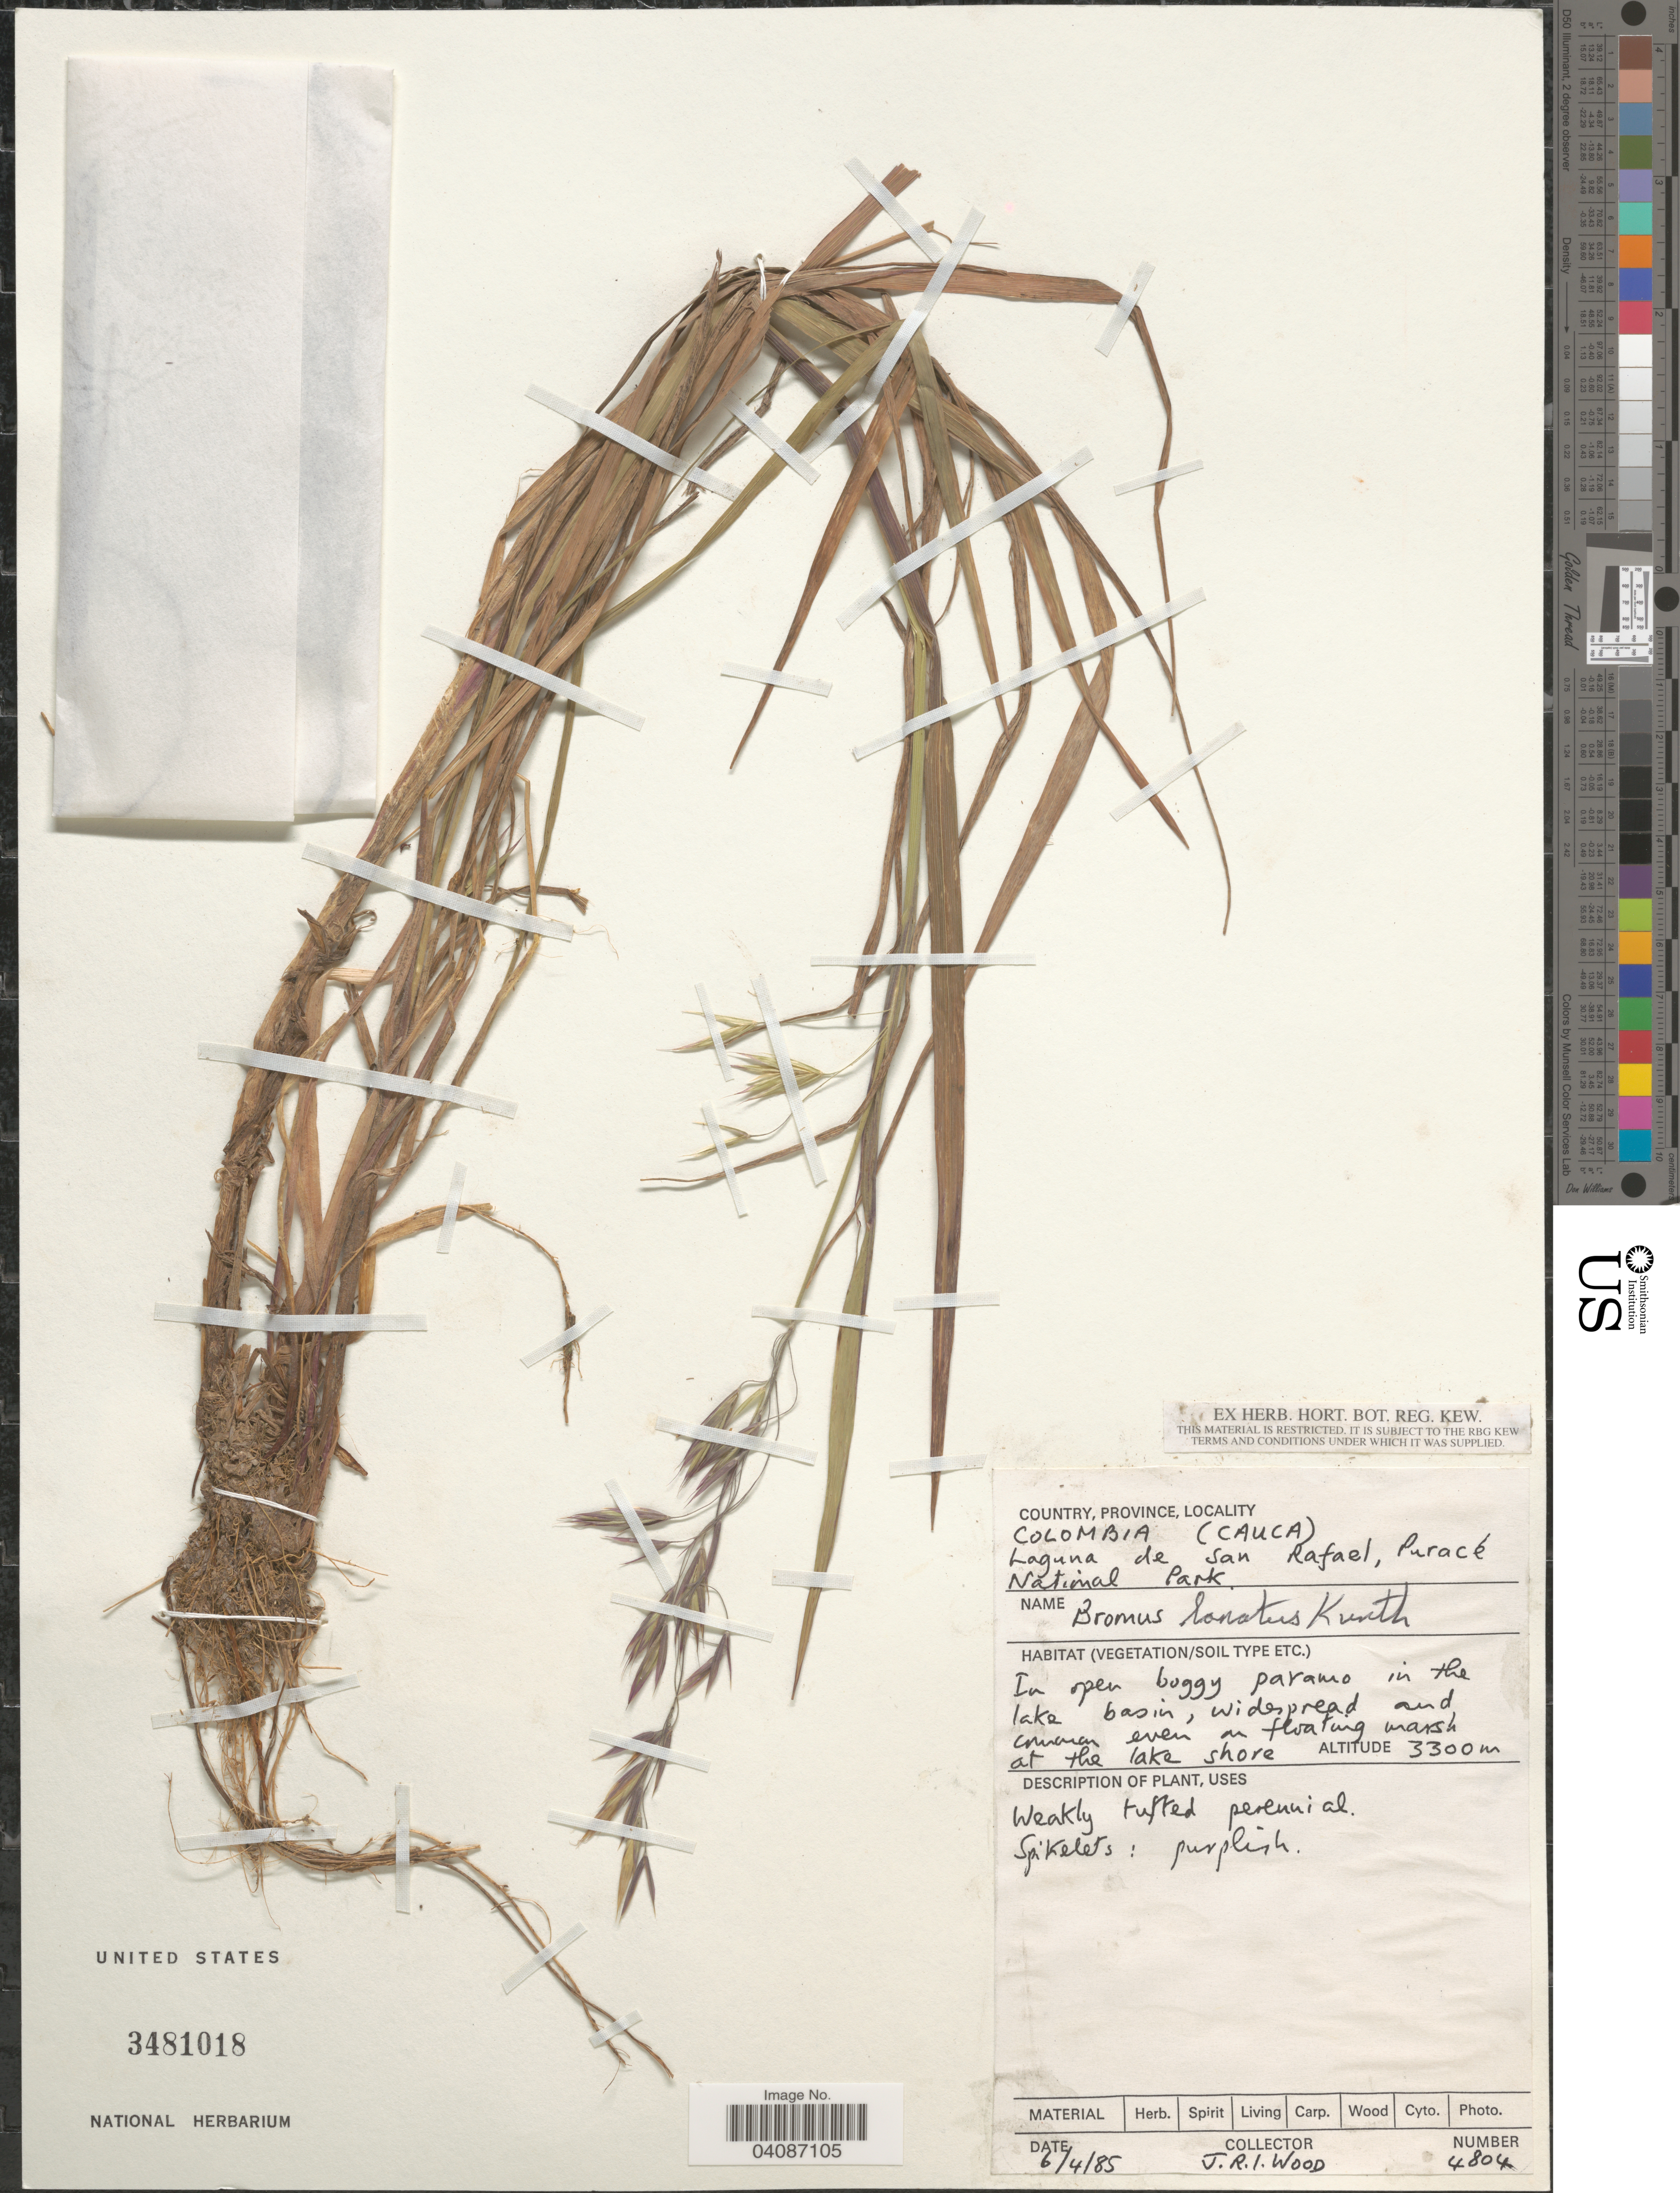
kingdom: Plantae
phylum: Tracheophyta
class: Liliopsida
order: Poales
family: Poaceae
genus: Bromus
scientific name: Bromus lanatus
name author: Kunth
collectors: J. R. I. Wood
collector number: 4804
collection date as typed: Transcribed d/m/y: 6/4/85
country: Colombia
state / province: Cauca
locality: Laguna de San Rafael, Puracé National Park.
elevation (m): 3300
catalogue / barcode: US 3481018